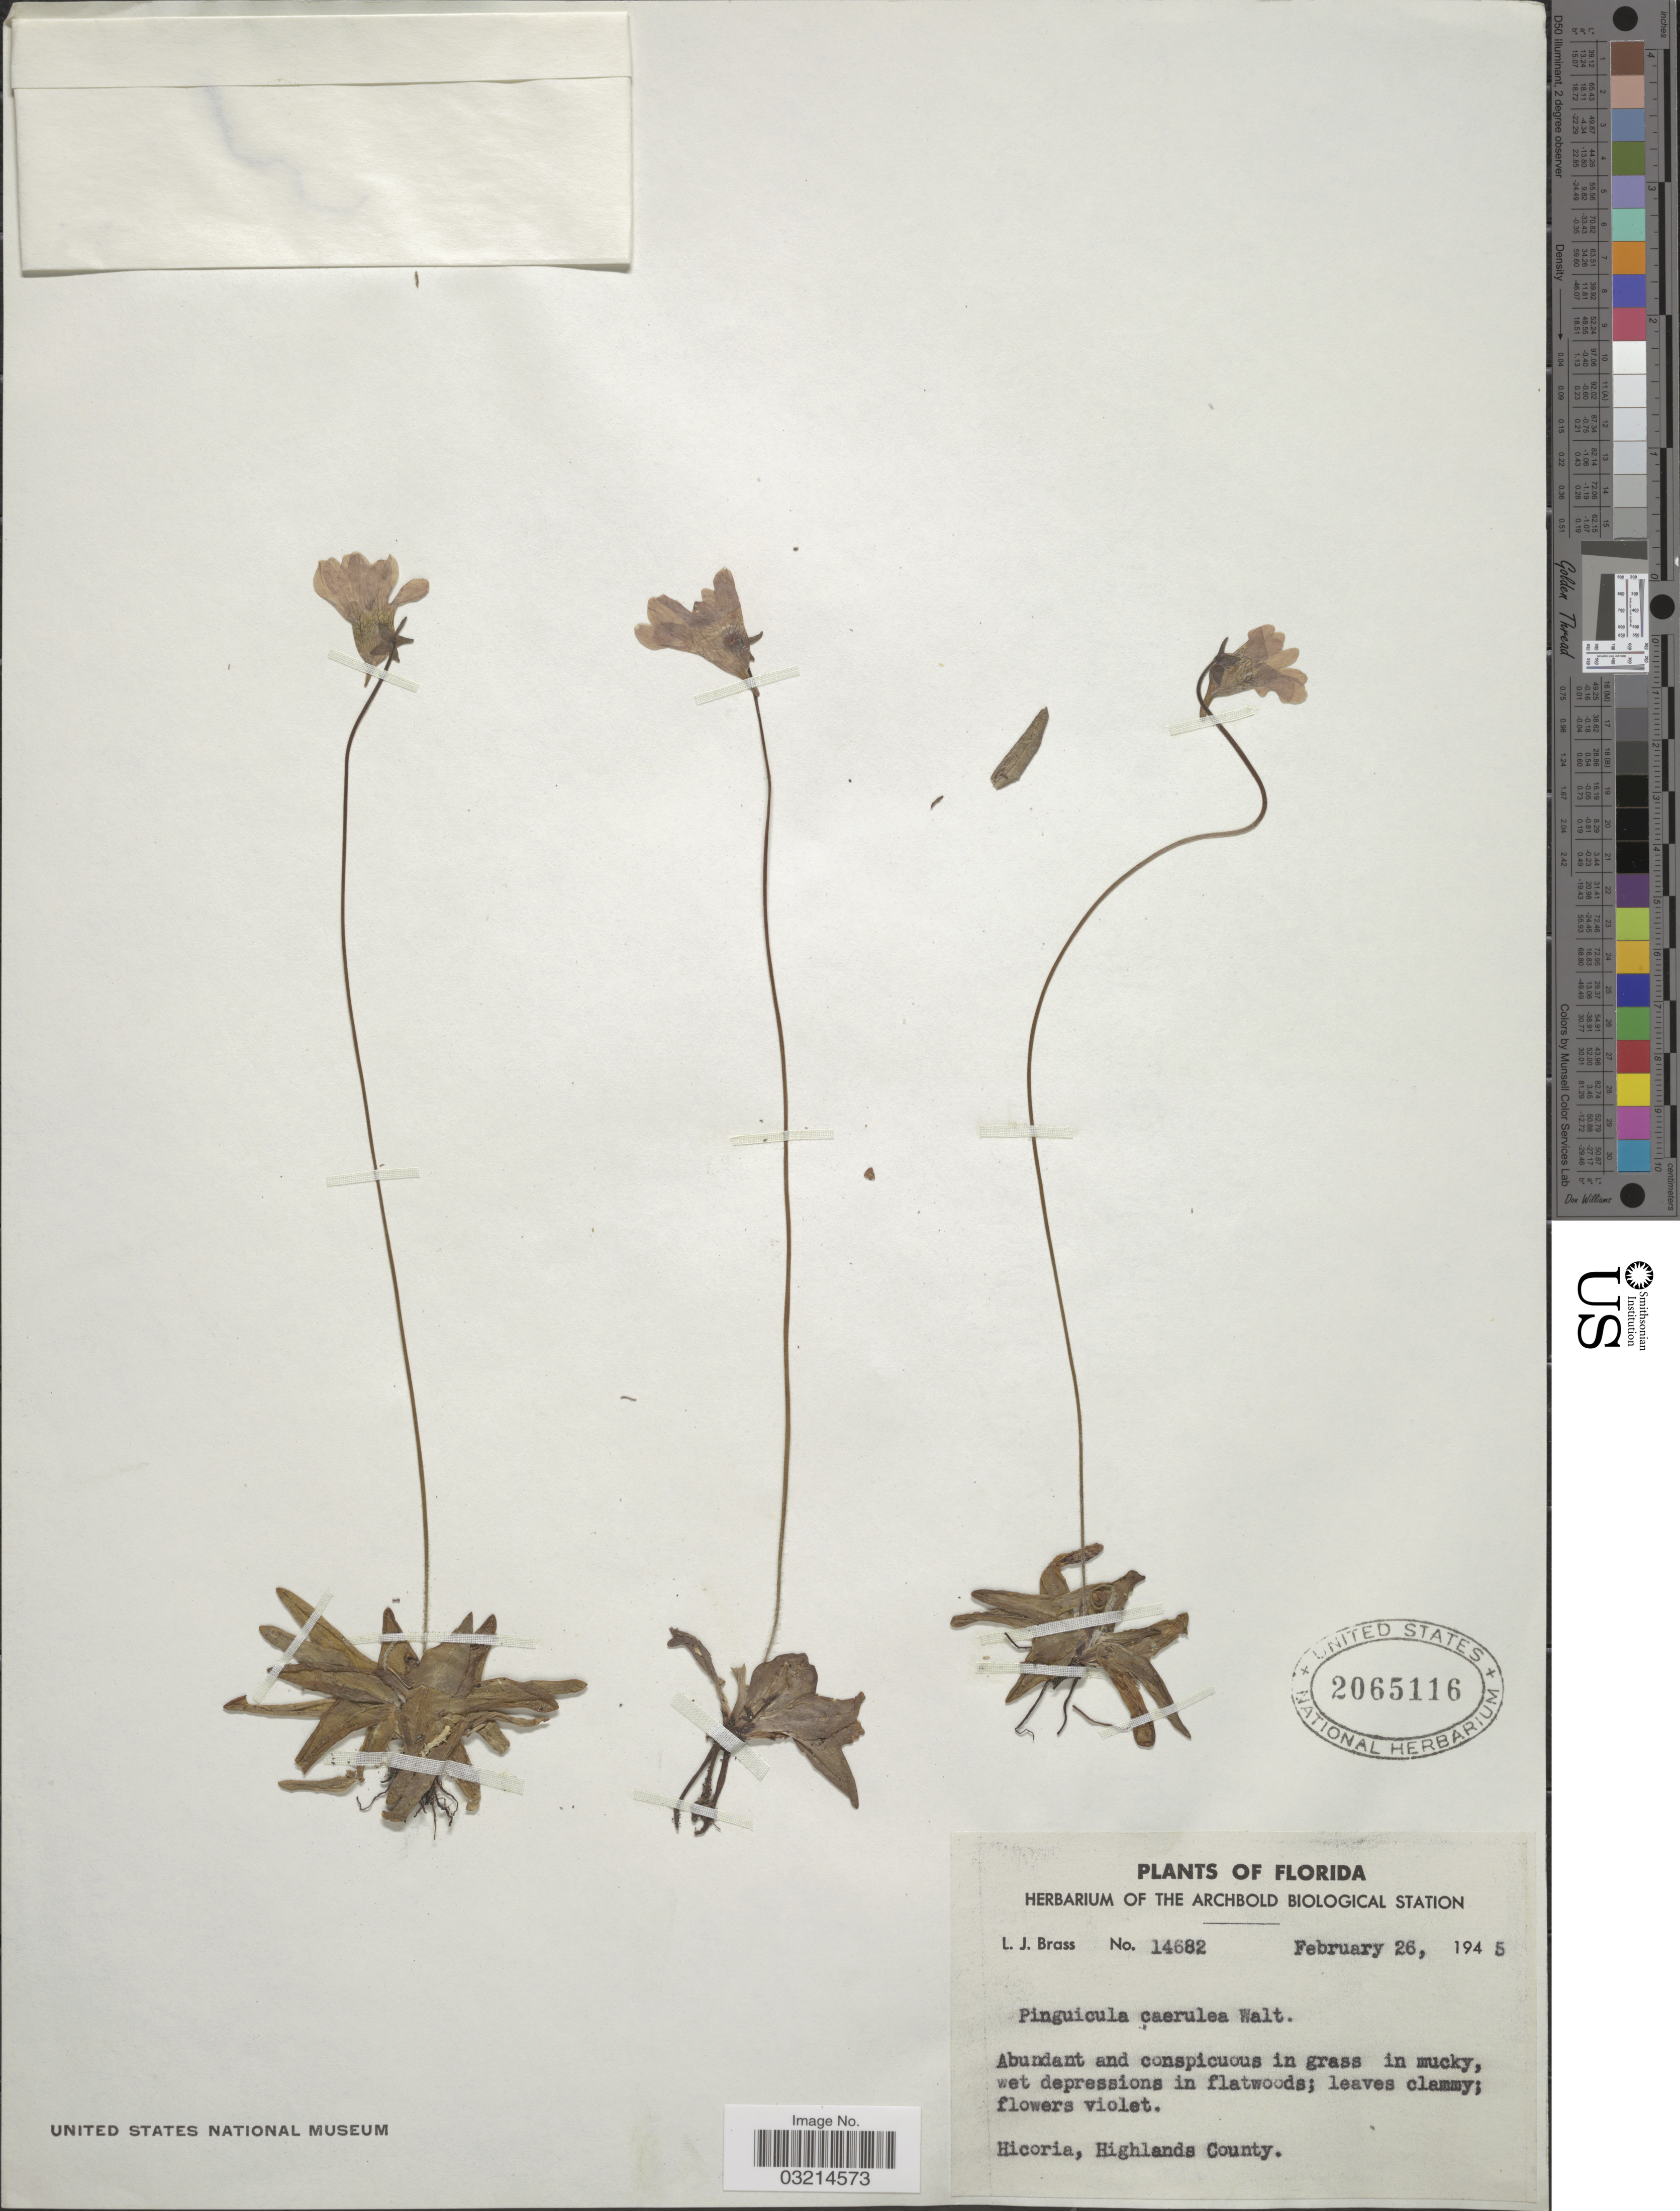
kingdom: Plantae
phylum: Tracheophyta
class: Magnoliopsida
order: Lamiales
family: Lentibulariaceae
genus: Pinguicula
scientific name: Pinguicula caerulea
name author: Walter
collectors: L. J. Brass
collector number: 14682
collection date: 1945-02-26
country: United States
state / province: Florida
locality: Hicoria, Highlands County.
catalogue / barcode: US 2065116